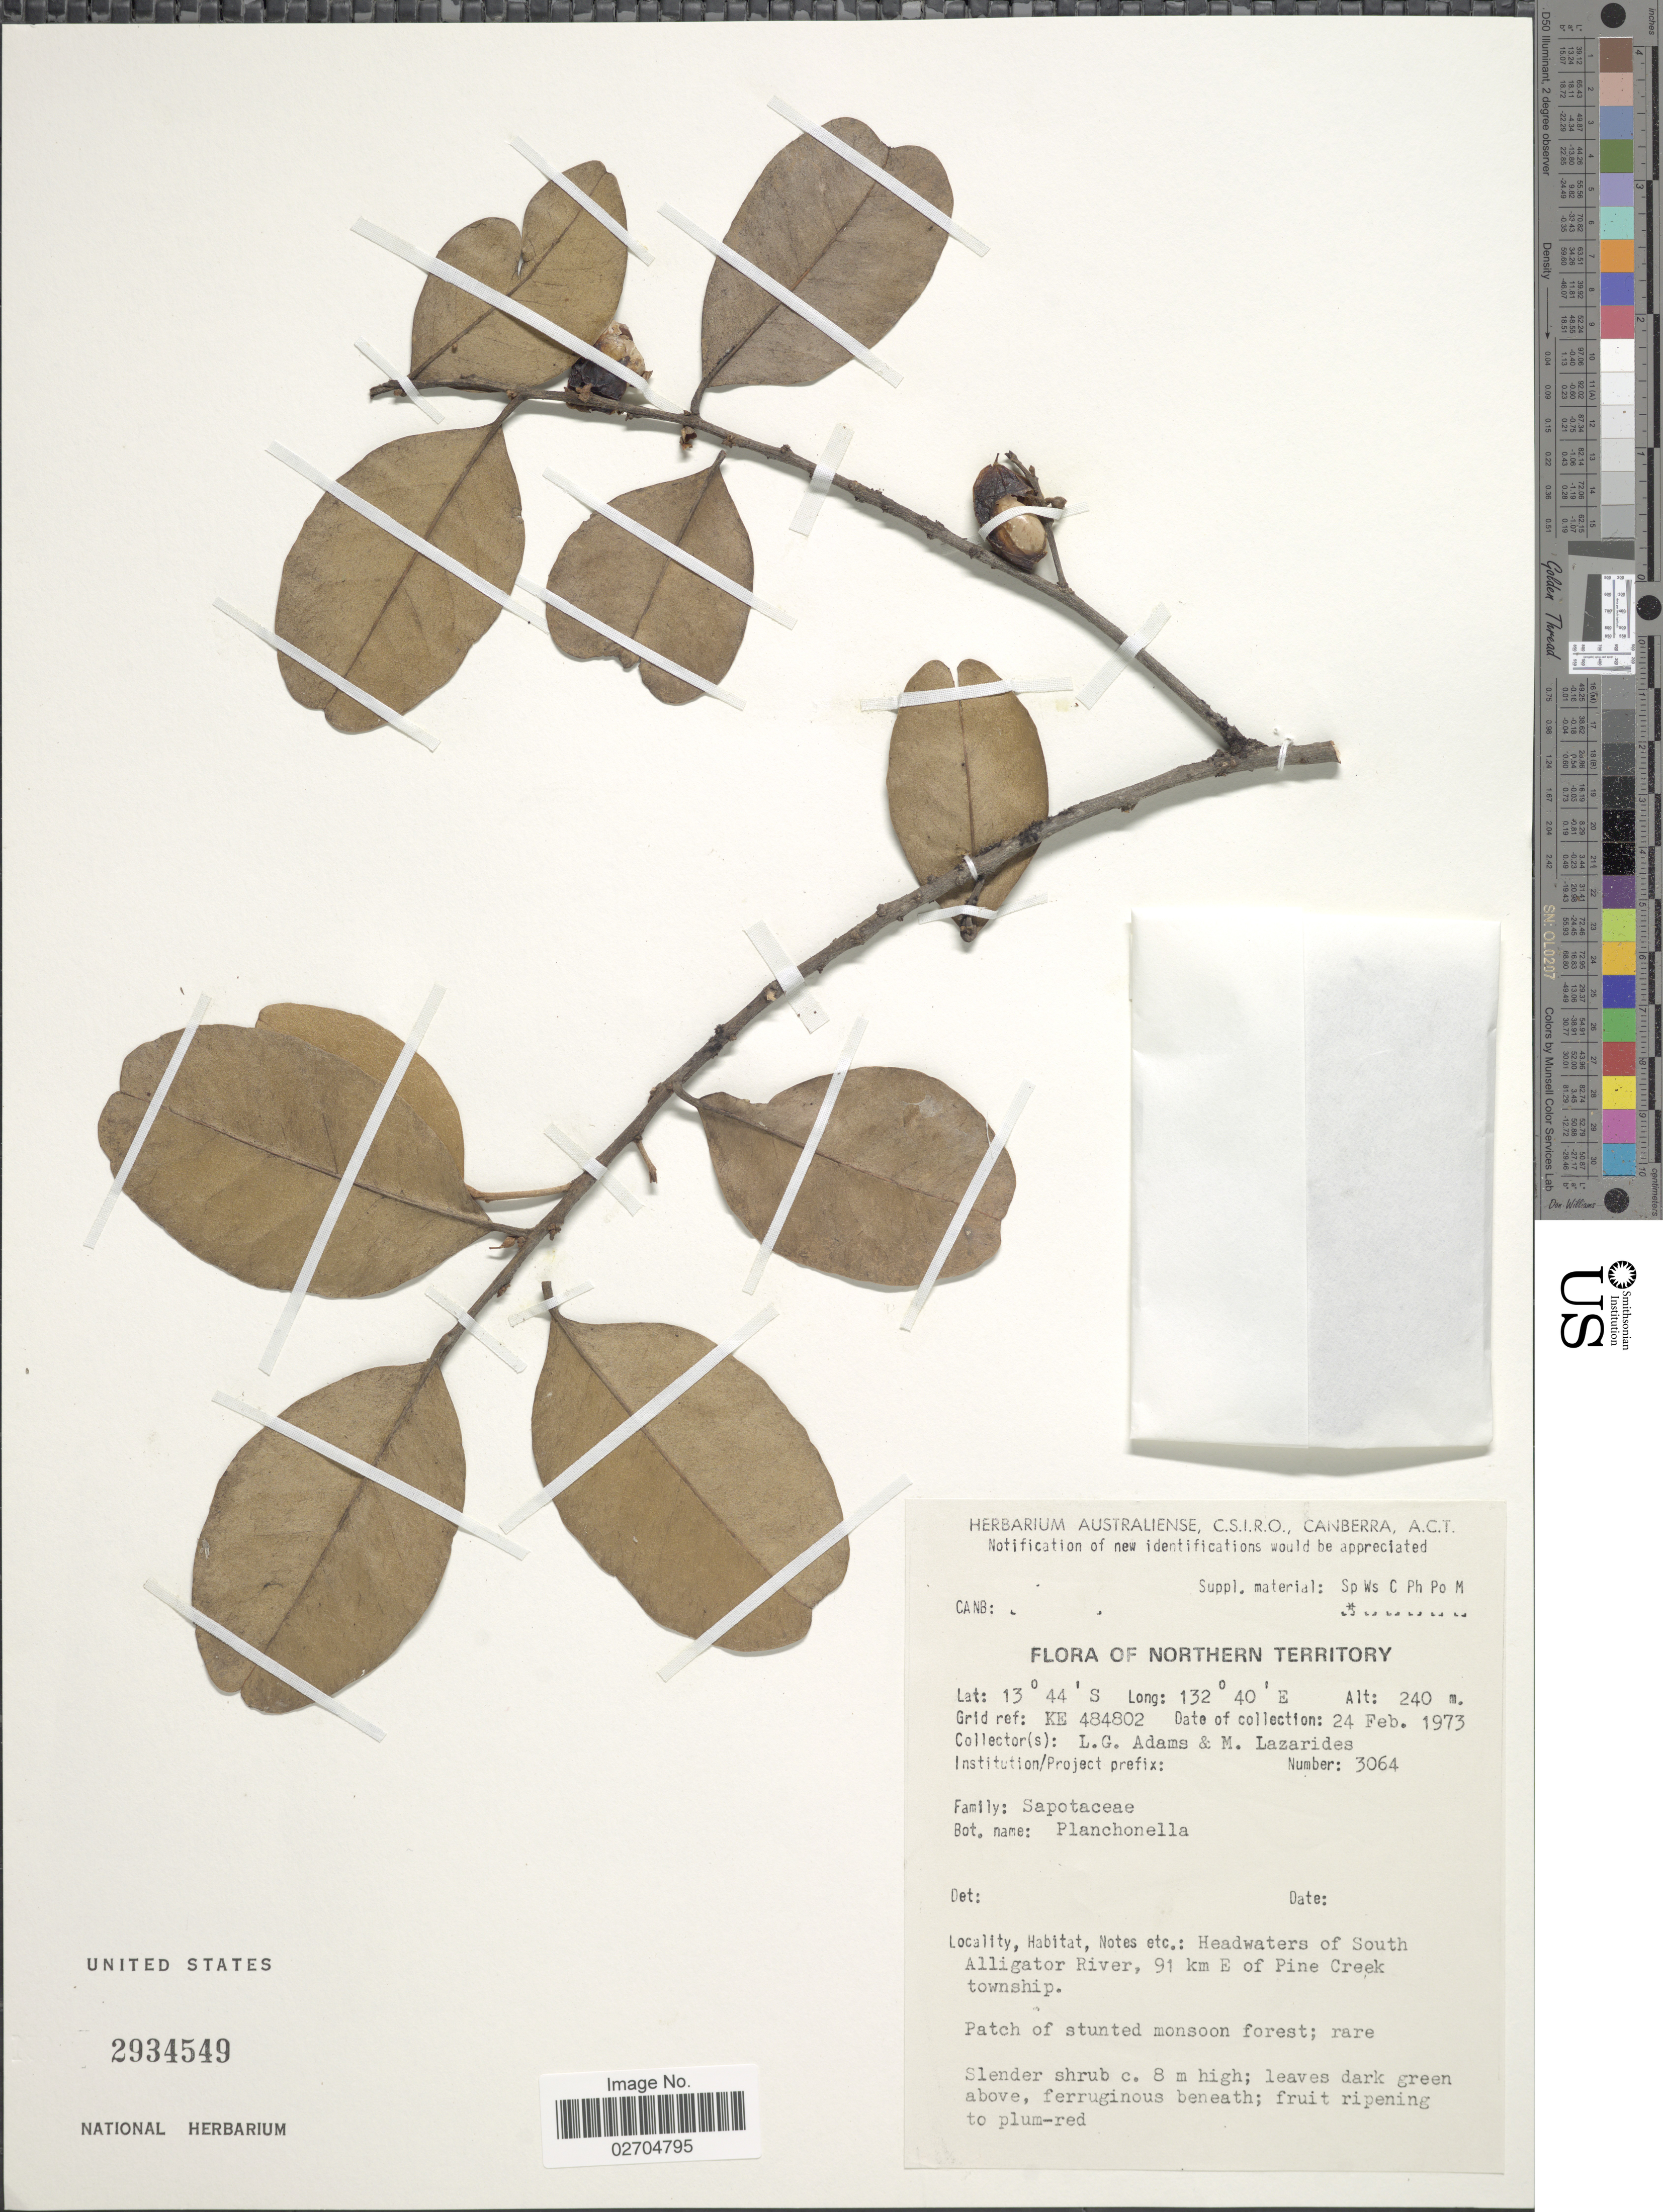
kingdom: Plantae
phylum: Tracheophyta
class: Magnoliopsida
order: Ericales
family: Sapotaceae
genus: Planchonella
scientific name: Planchonella sp.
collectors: L. G. Adams & M. Lazarides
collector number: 3064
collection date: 1973-02-24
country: Australia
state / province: Northern Territory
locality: Headwaters of South Alligator River, 91 km E of Pine Creek township.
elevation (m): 240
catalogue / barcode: US 2934549